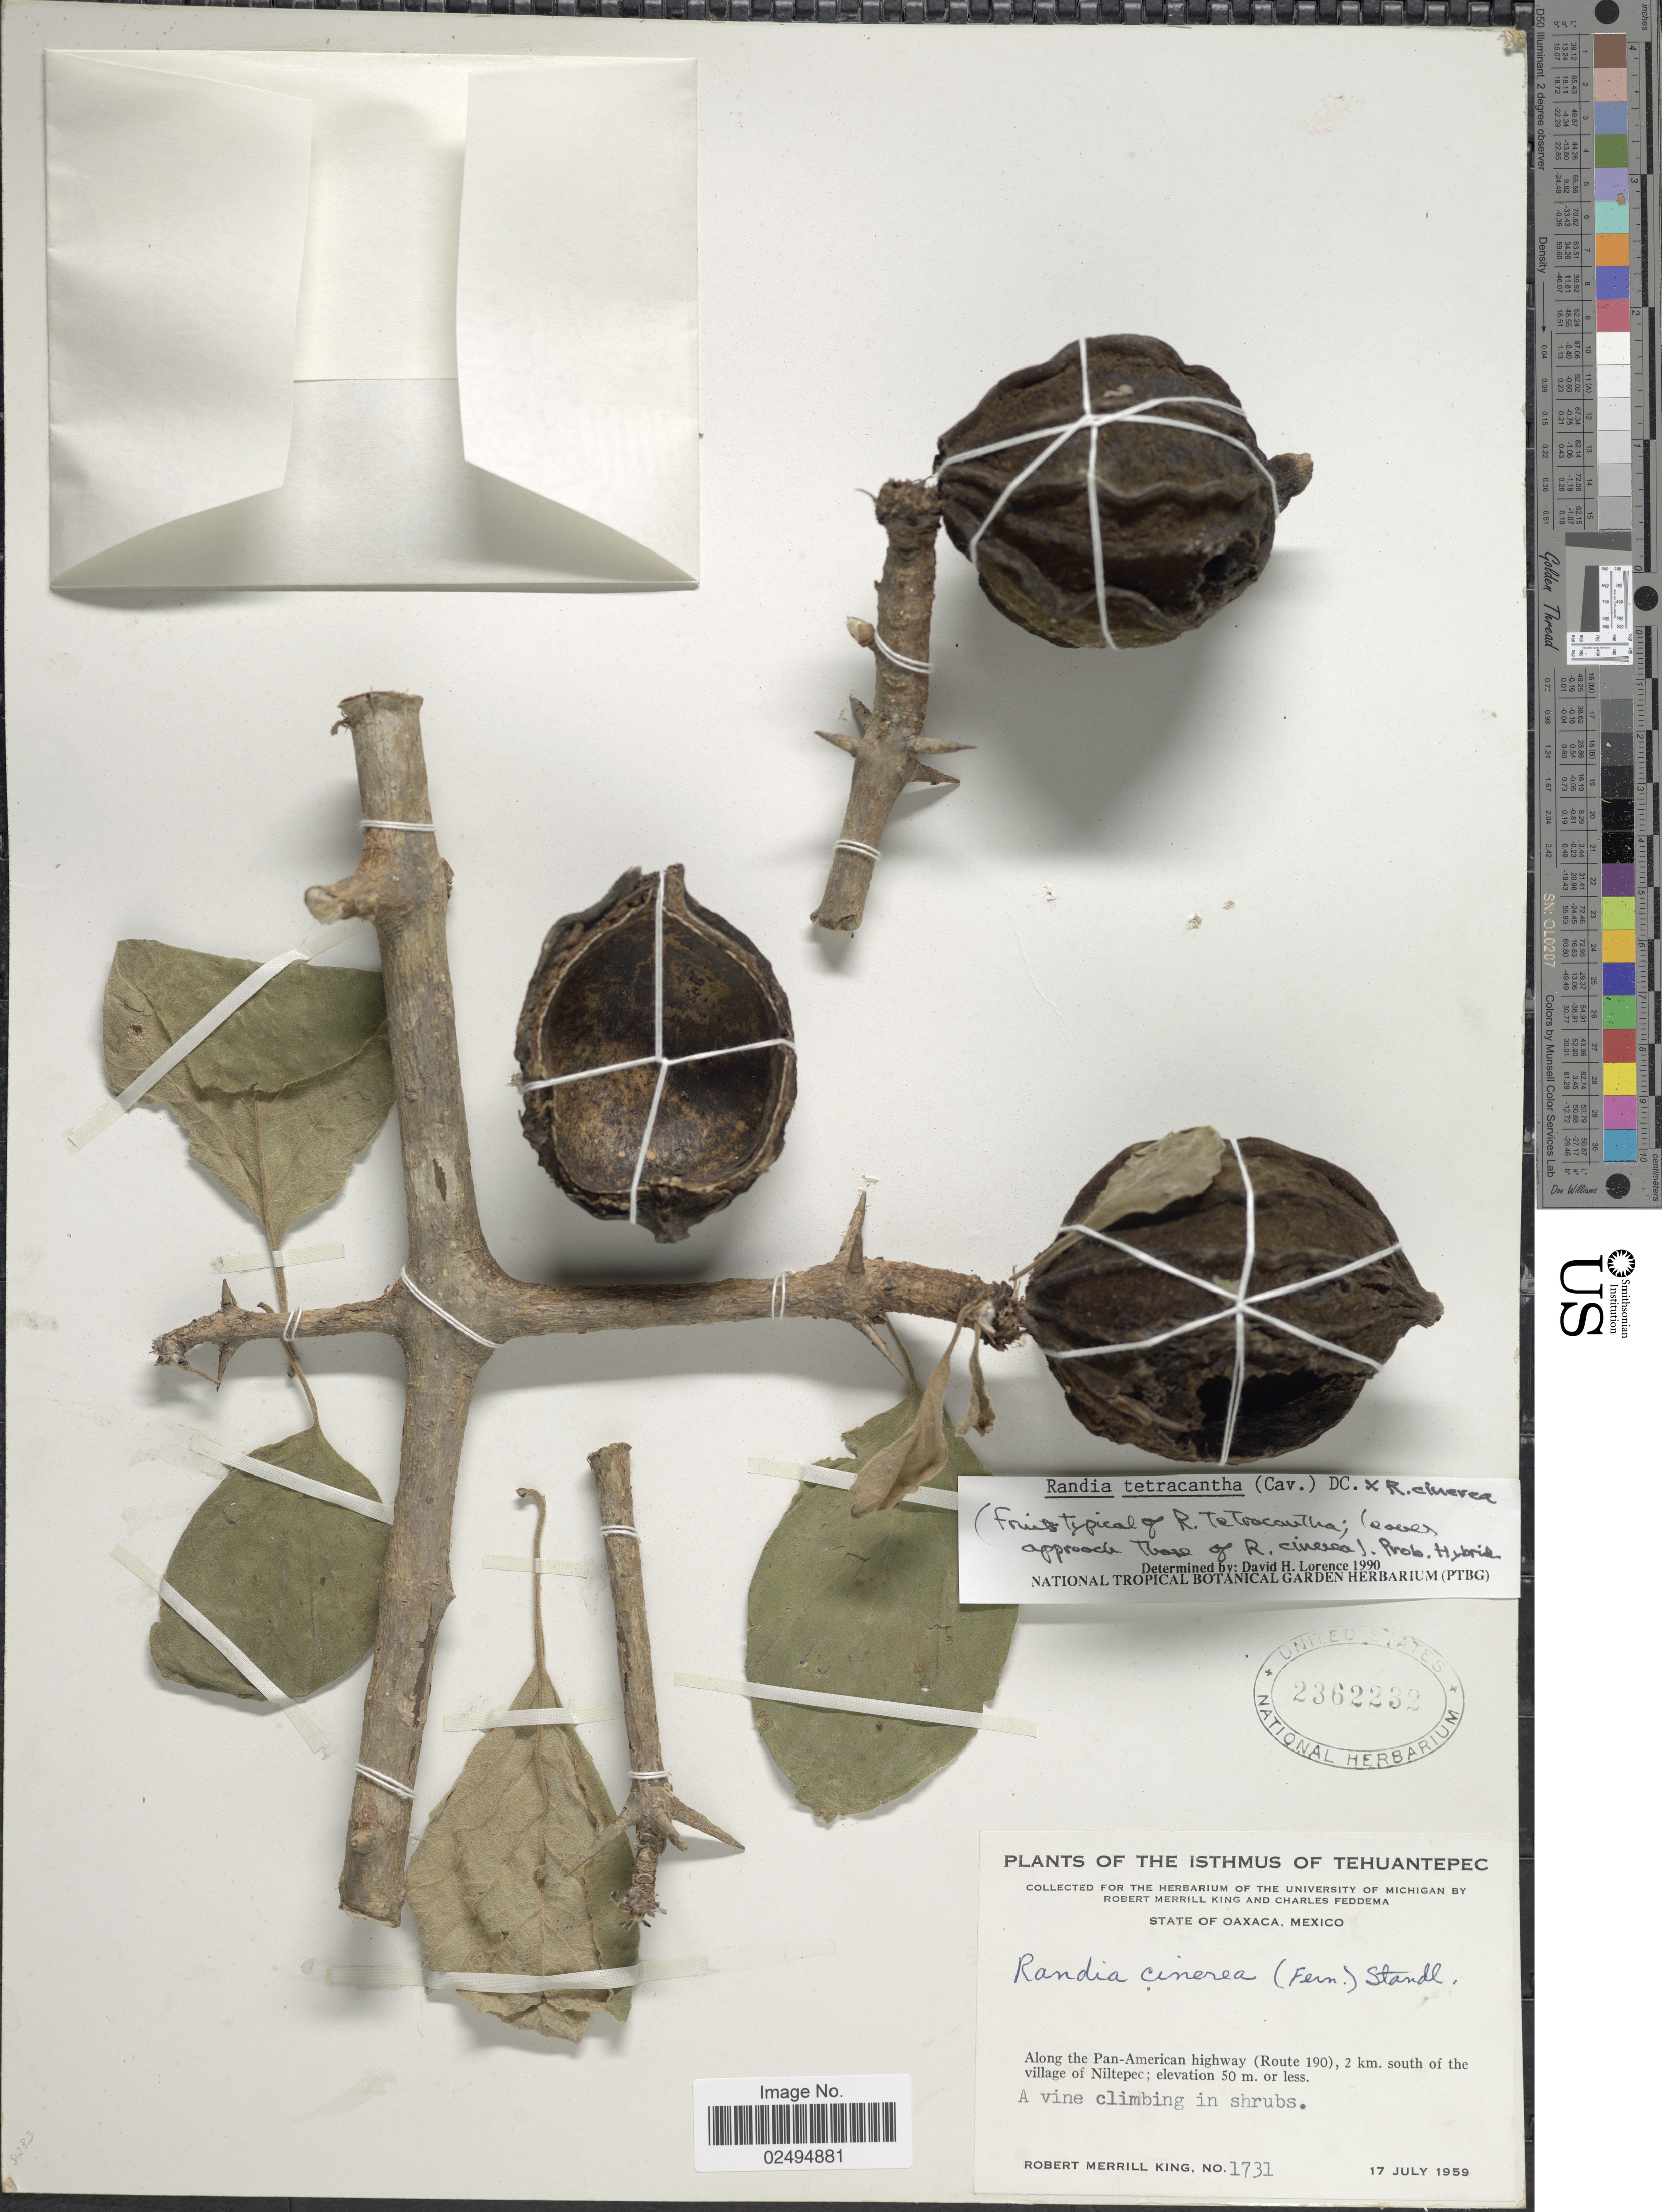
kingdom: Plantae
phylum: Tracheophyta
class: Magnoliopsida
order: Gentianales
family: Rubiaceae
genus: Randia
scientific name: Randia tetracantha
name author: (Cav.) DC.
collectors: R. M. King & C. Feddema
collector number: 1731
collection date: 1959-07-17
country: Mexico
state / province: Oaxaca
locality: Isthmus of Tehuantepec, along the Pan-American highway (route 190), 2 km. south of the village of Niltepec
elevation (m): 50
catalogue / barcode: US 2362232